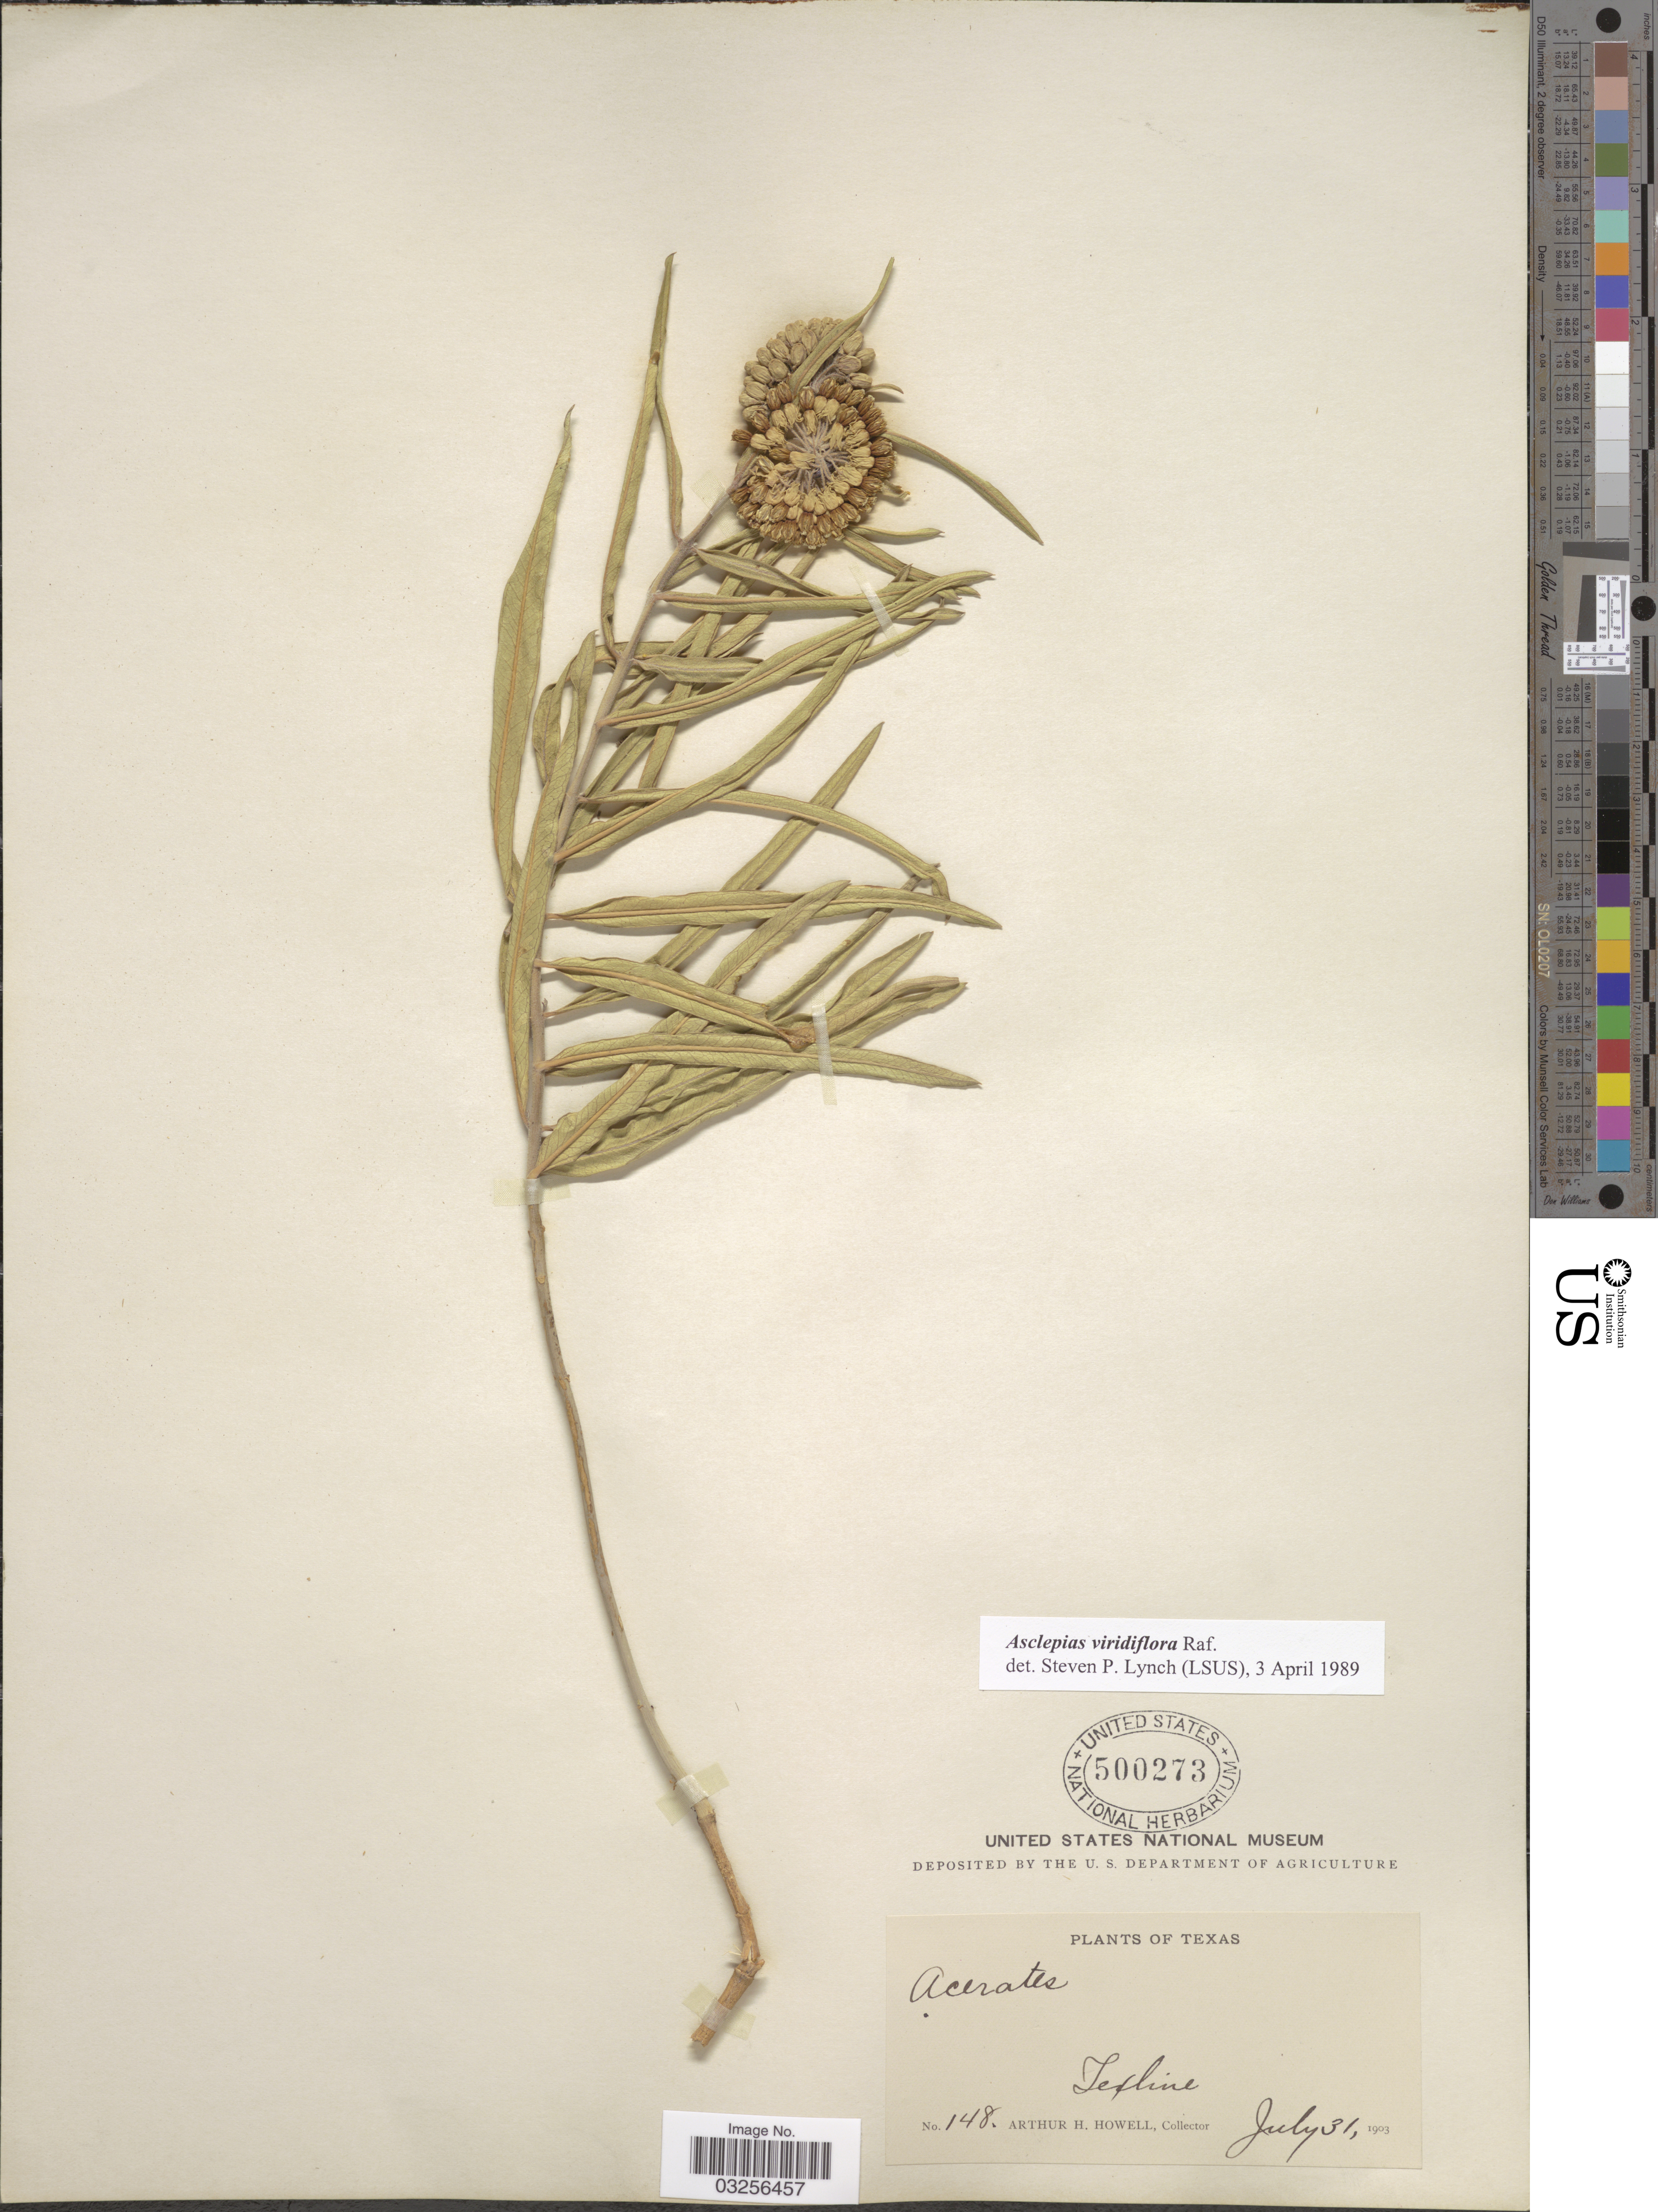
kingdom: Plantae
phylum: Tracheophyta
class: Magnoliopsida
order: Gentianales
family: Apocynaceae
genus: Asclepias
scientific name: Asclepias viridiflora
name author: Raf.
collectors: A. Howell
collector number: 148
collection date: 1903-07-31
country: United States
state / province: Texas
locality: Texline.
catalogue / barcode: US 500273